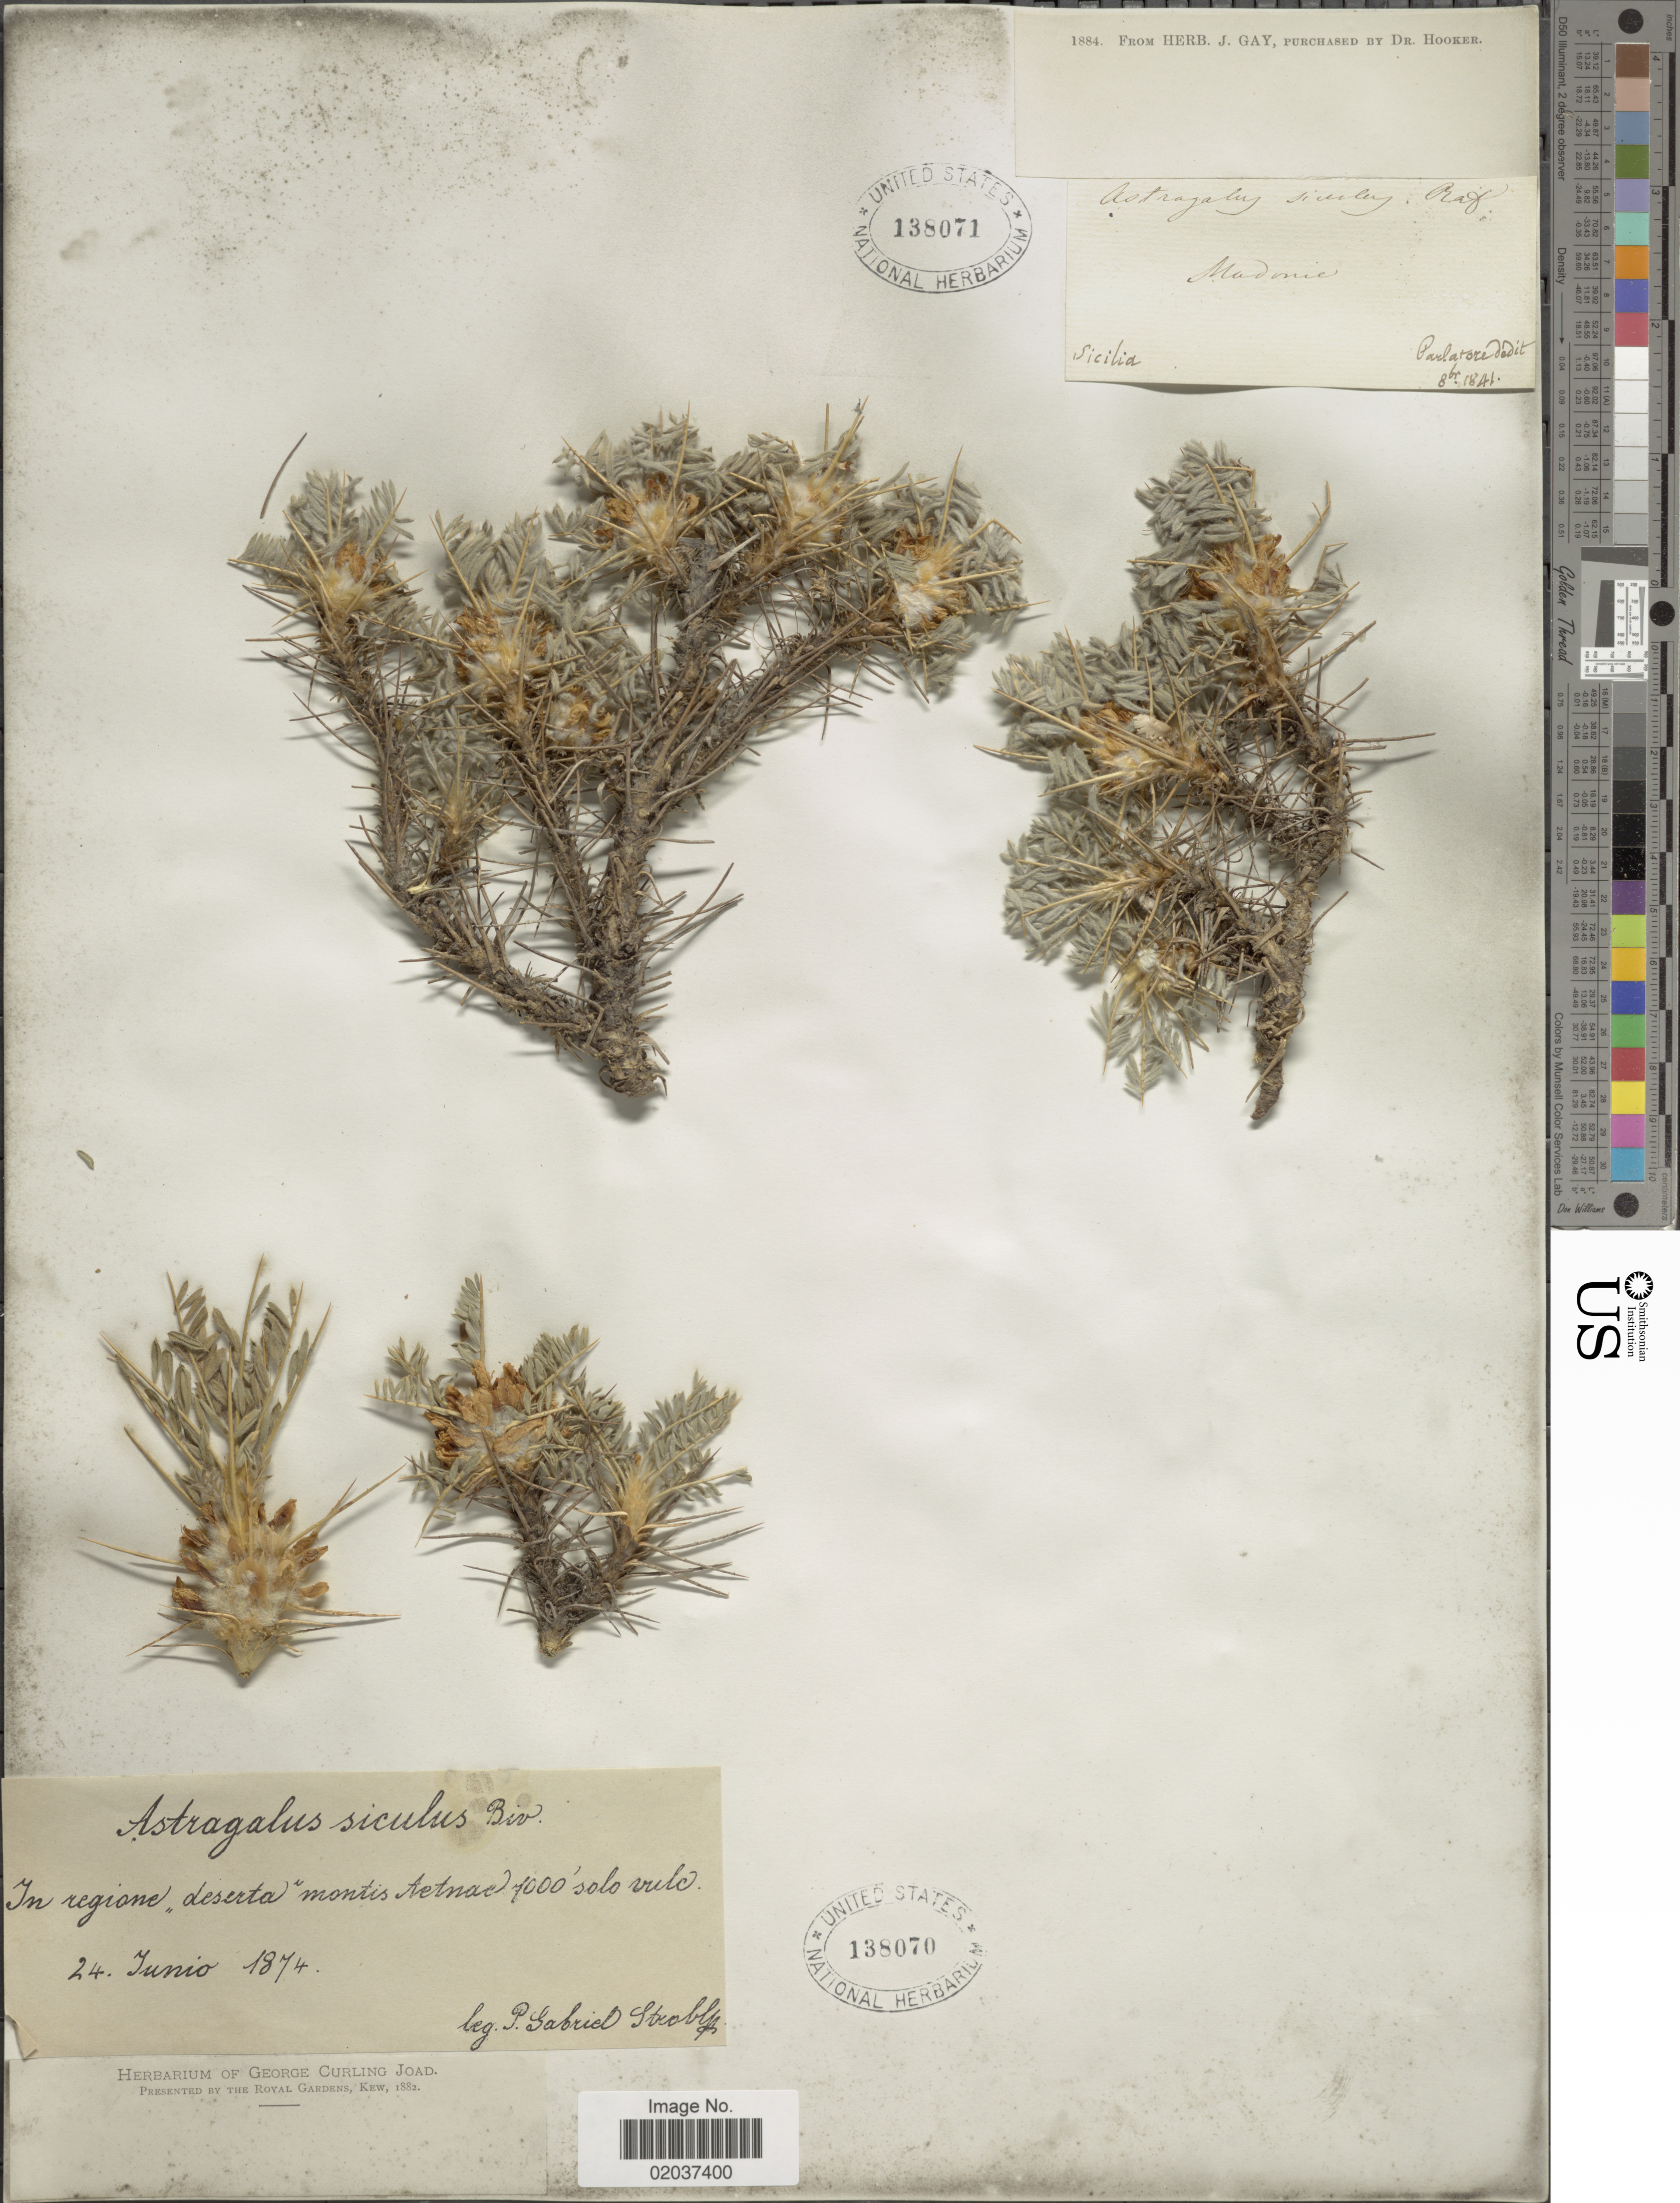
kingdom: Plantae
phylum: Tracheophyta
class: Magnoliopsida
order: Fabales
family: Fabaceae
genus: Astragalus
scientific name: Astragalus siculus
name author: Biv.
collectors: Parlatore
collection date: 1841-02-06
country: Italy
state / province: Siciliana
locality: Madonic, Sicilia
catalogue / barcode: US 3138071-2